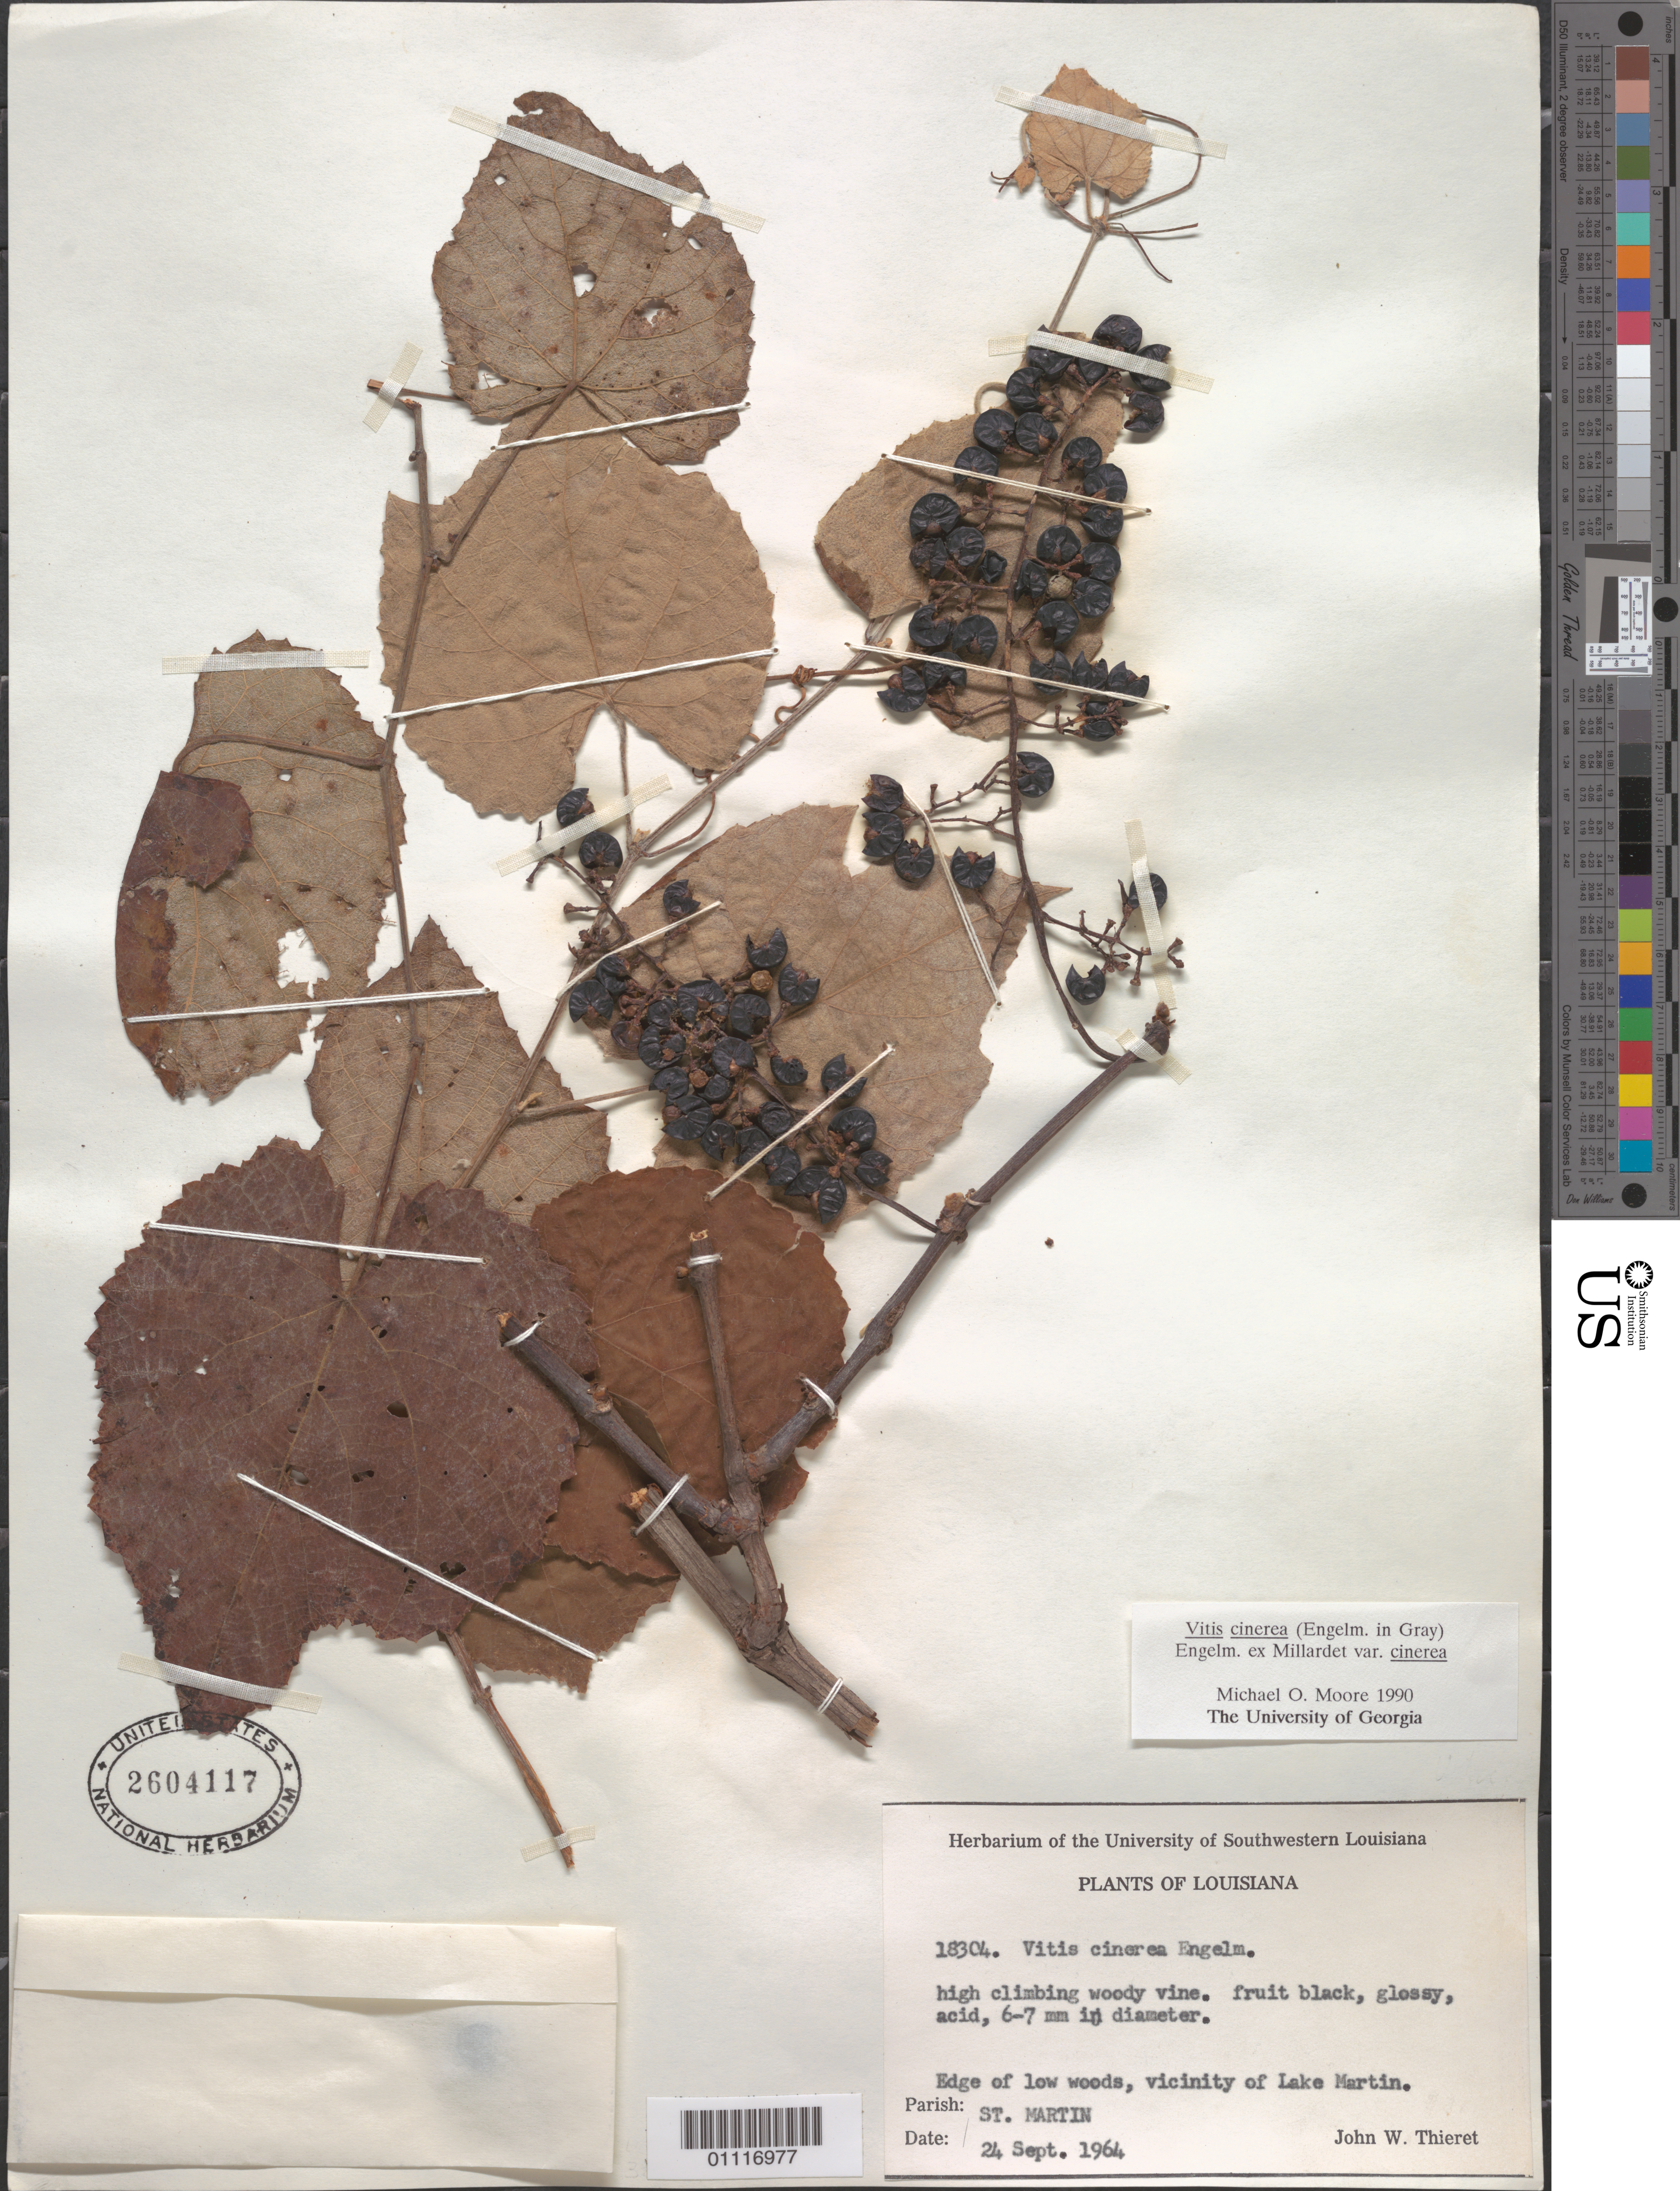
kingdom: Plantae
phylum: Tracheophyta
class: Magnoliopsida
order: Vitales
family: Vitaceae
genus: Vitis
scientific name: Vitis cinerea var. cinerea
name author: (Engelm.) Engelm. ex Millardet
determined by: Moore, M. O.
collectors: J. W. Thieret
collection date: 1964-09-24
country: United States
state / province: Louisiana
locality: Edge of low woods, vicinity of Lake Martin. St. Martin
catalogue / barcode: US 2604117